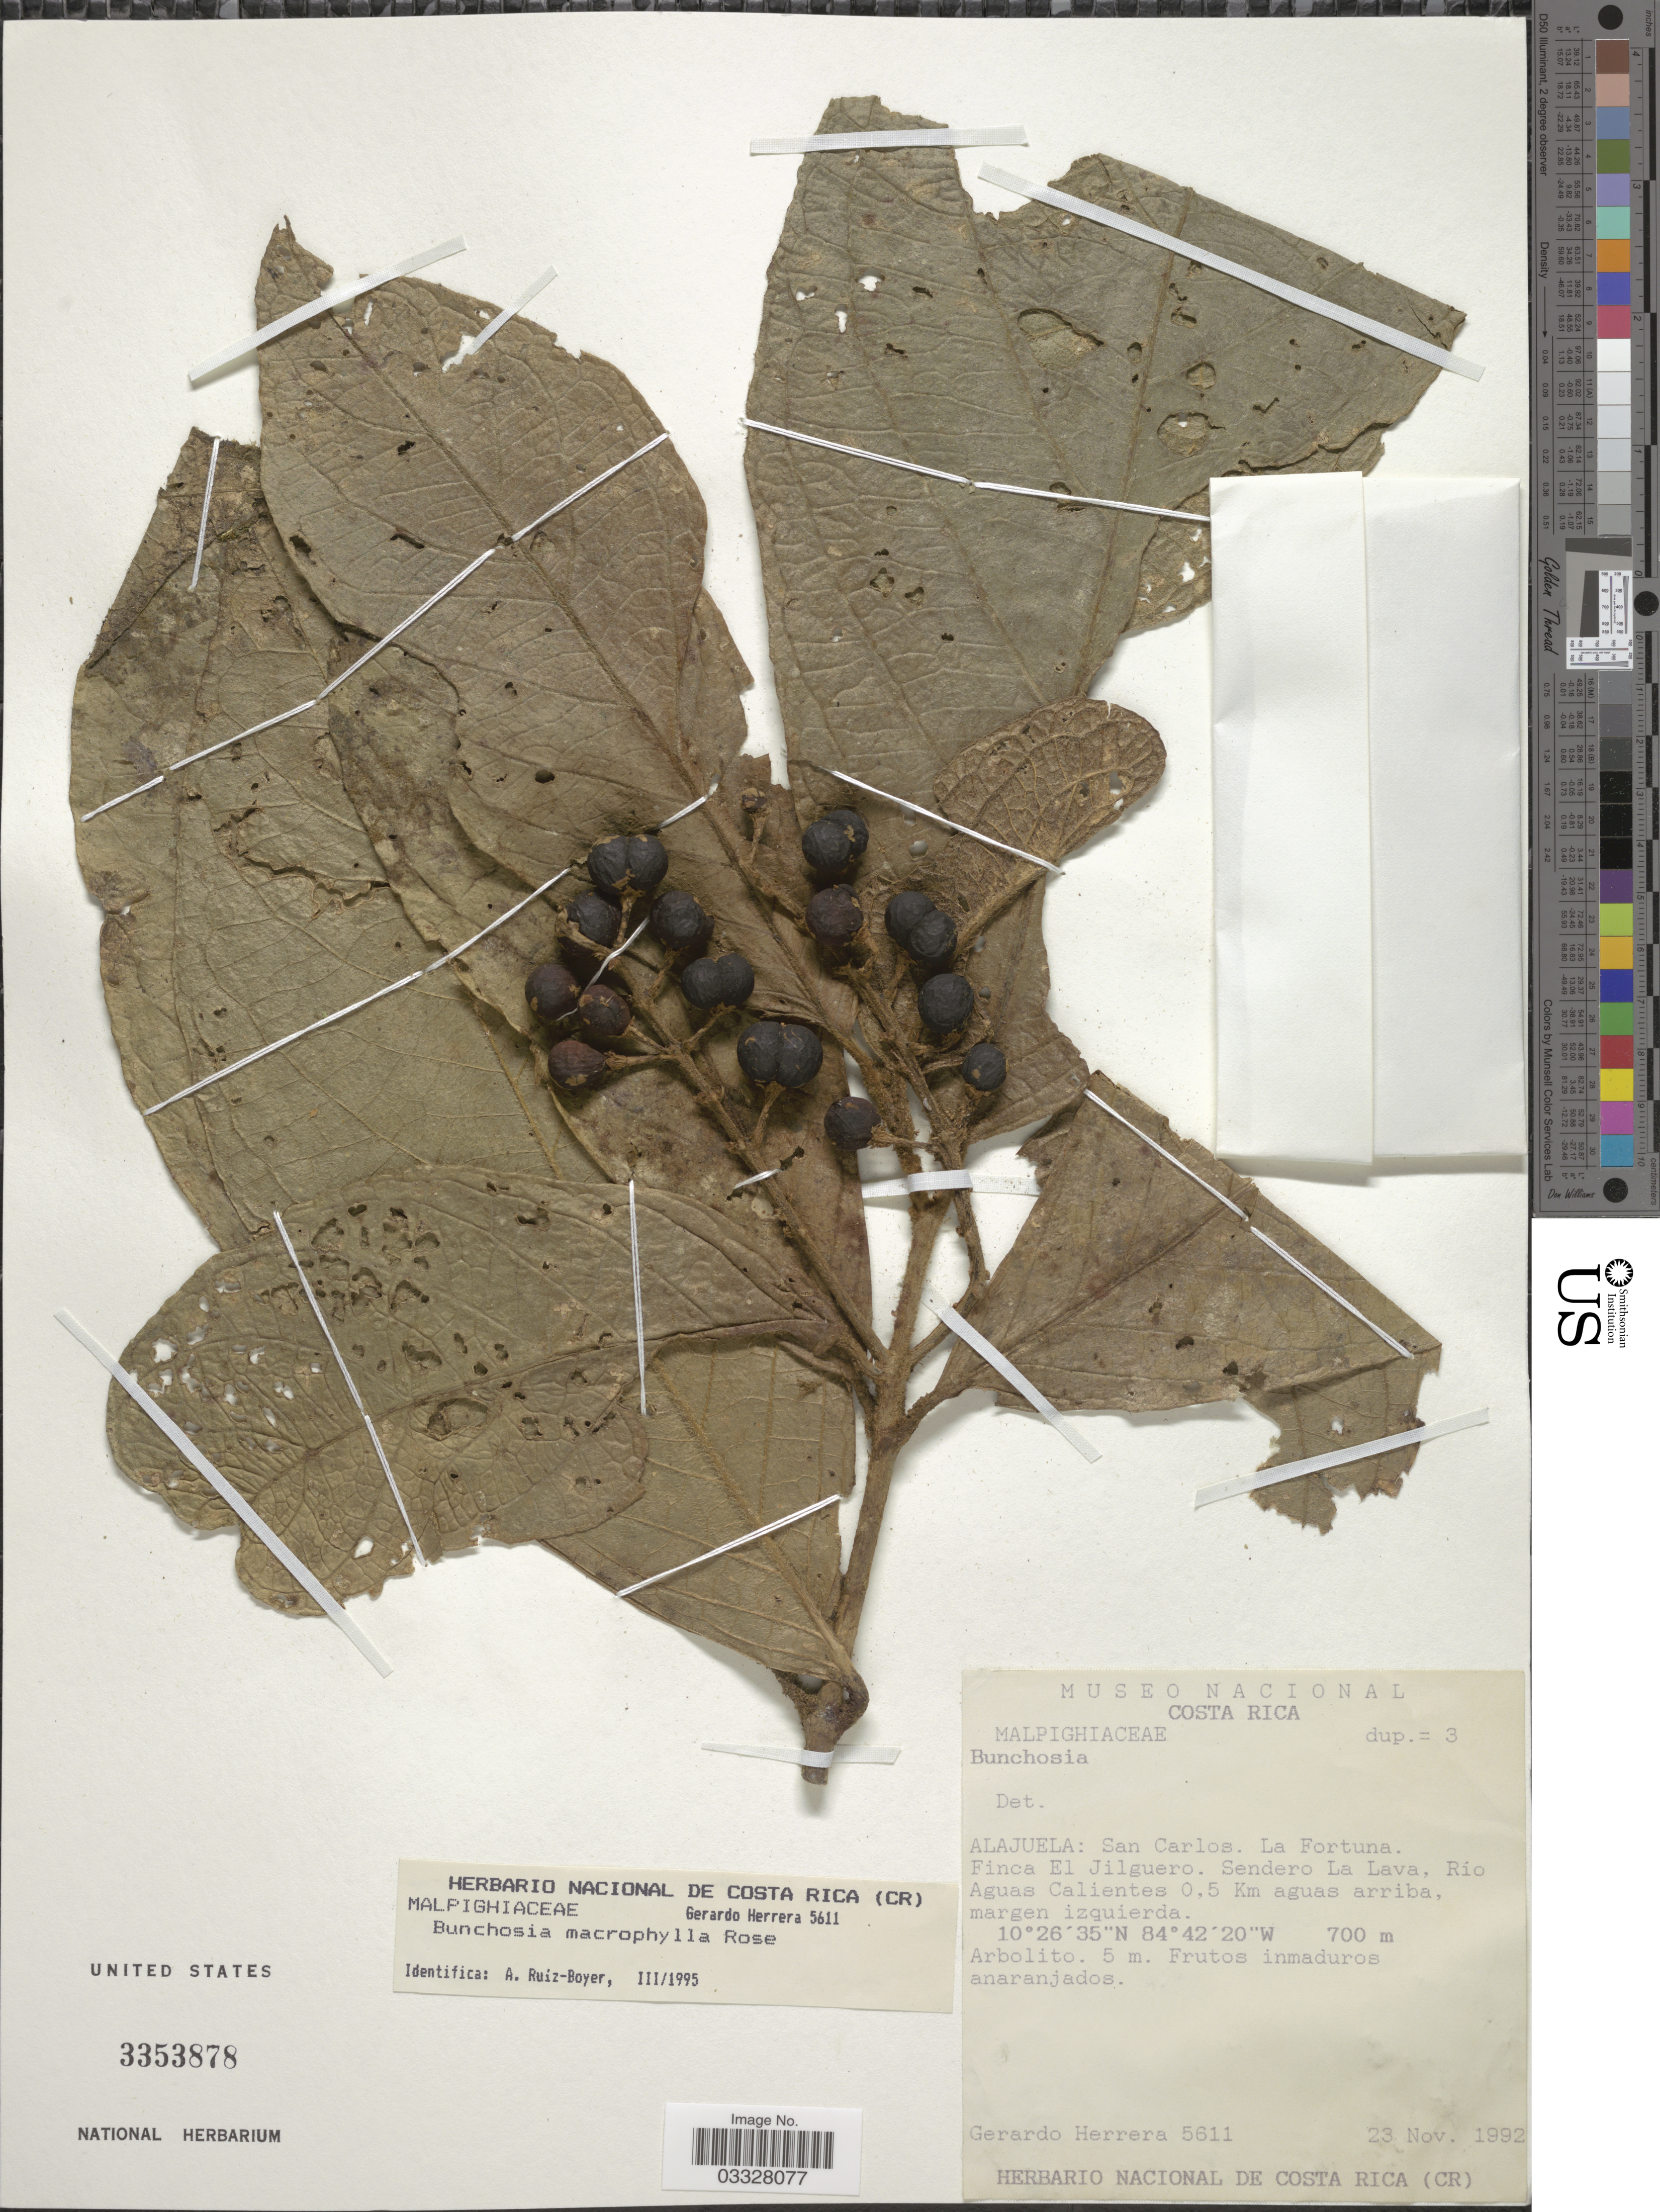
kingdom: Plantae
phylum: Tracheophyta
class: Magnoliopsida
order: Malpighiales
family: Malpighiaceae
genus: Bunchosia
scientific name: Bunchosia macrophylla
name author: Rose ex Donn. Sm. in Pittier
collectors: G. Herrera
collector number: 5611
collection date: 1992-11-23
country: Costa Rica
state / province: Alajuela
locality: San Carlos. La Fortuna. Finca El Jilguero. Sendero La Lava, Rio Aguas Calientes 0.5 Km aguas arriba, margen izquierda.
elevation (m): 700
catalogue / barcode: US 3353878